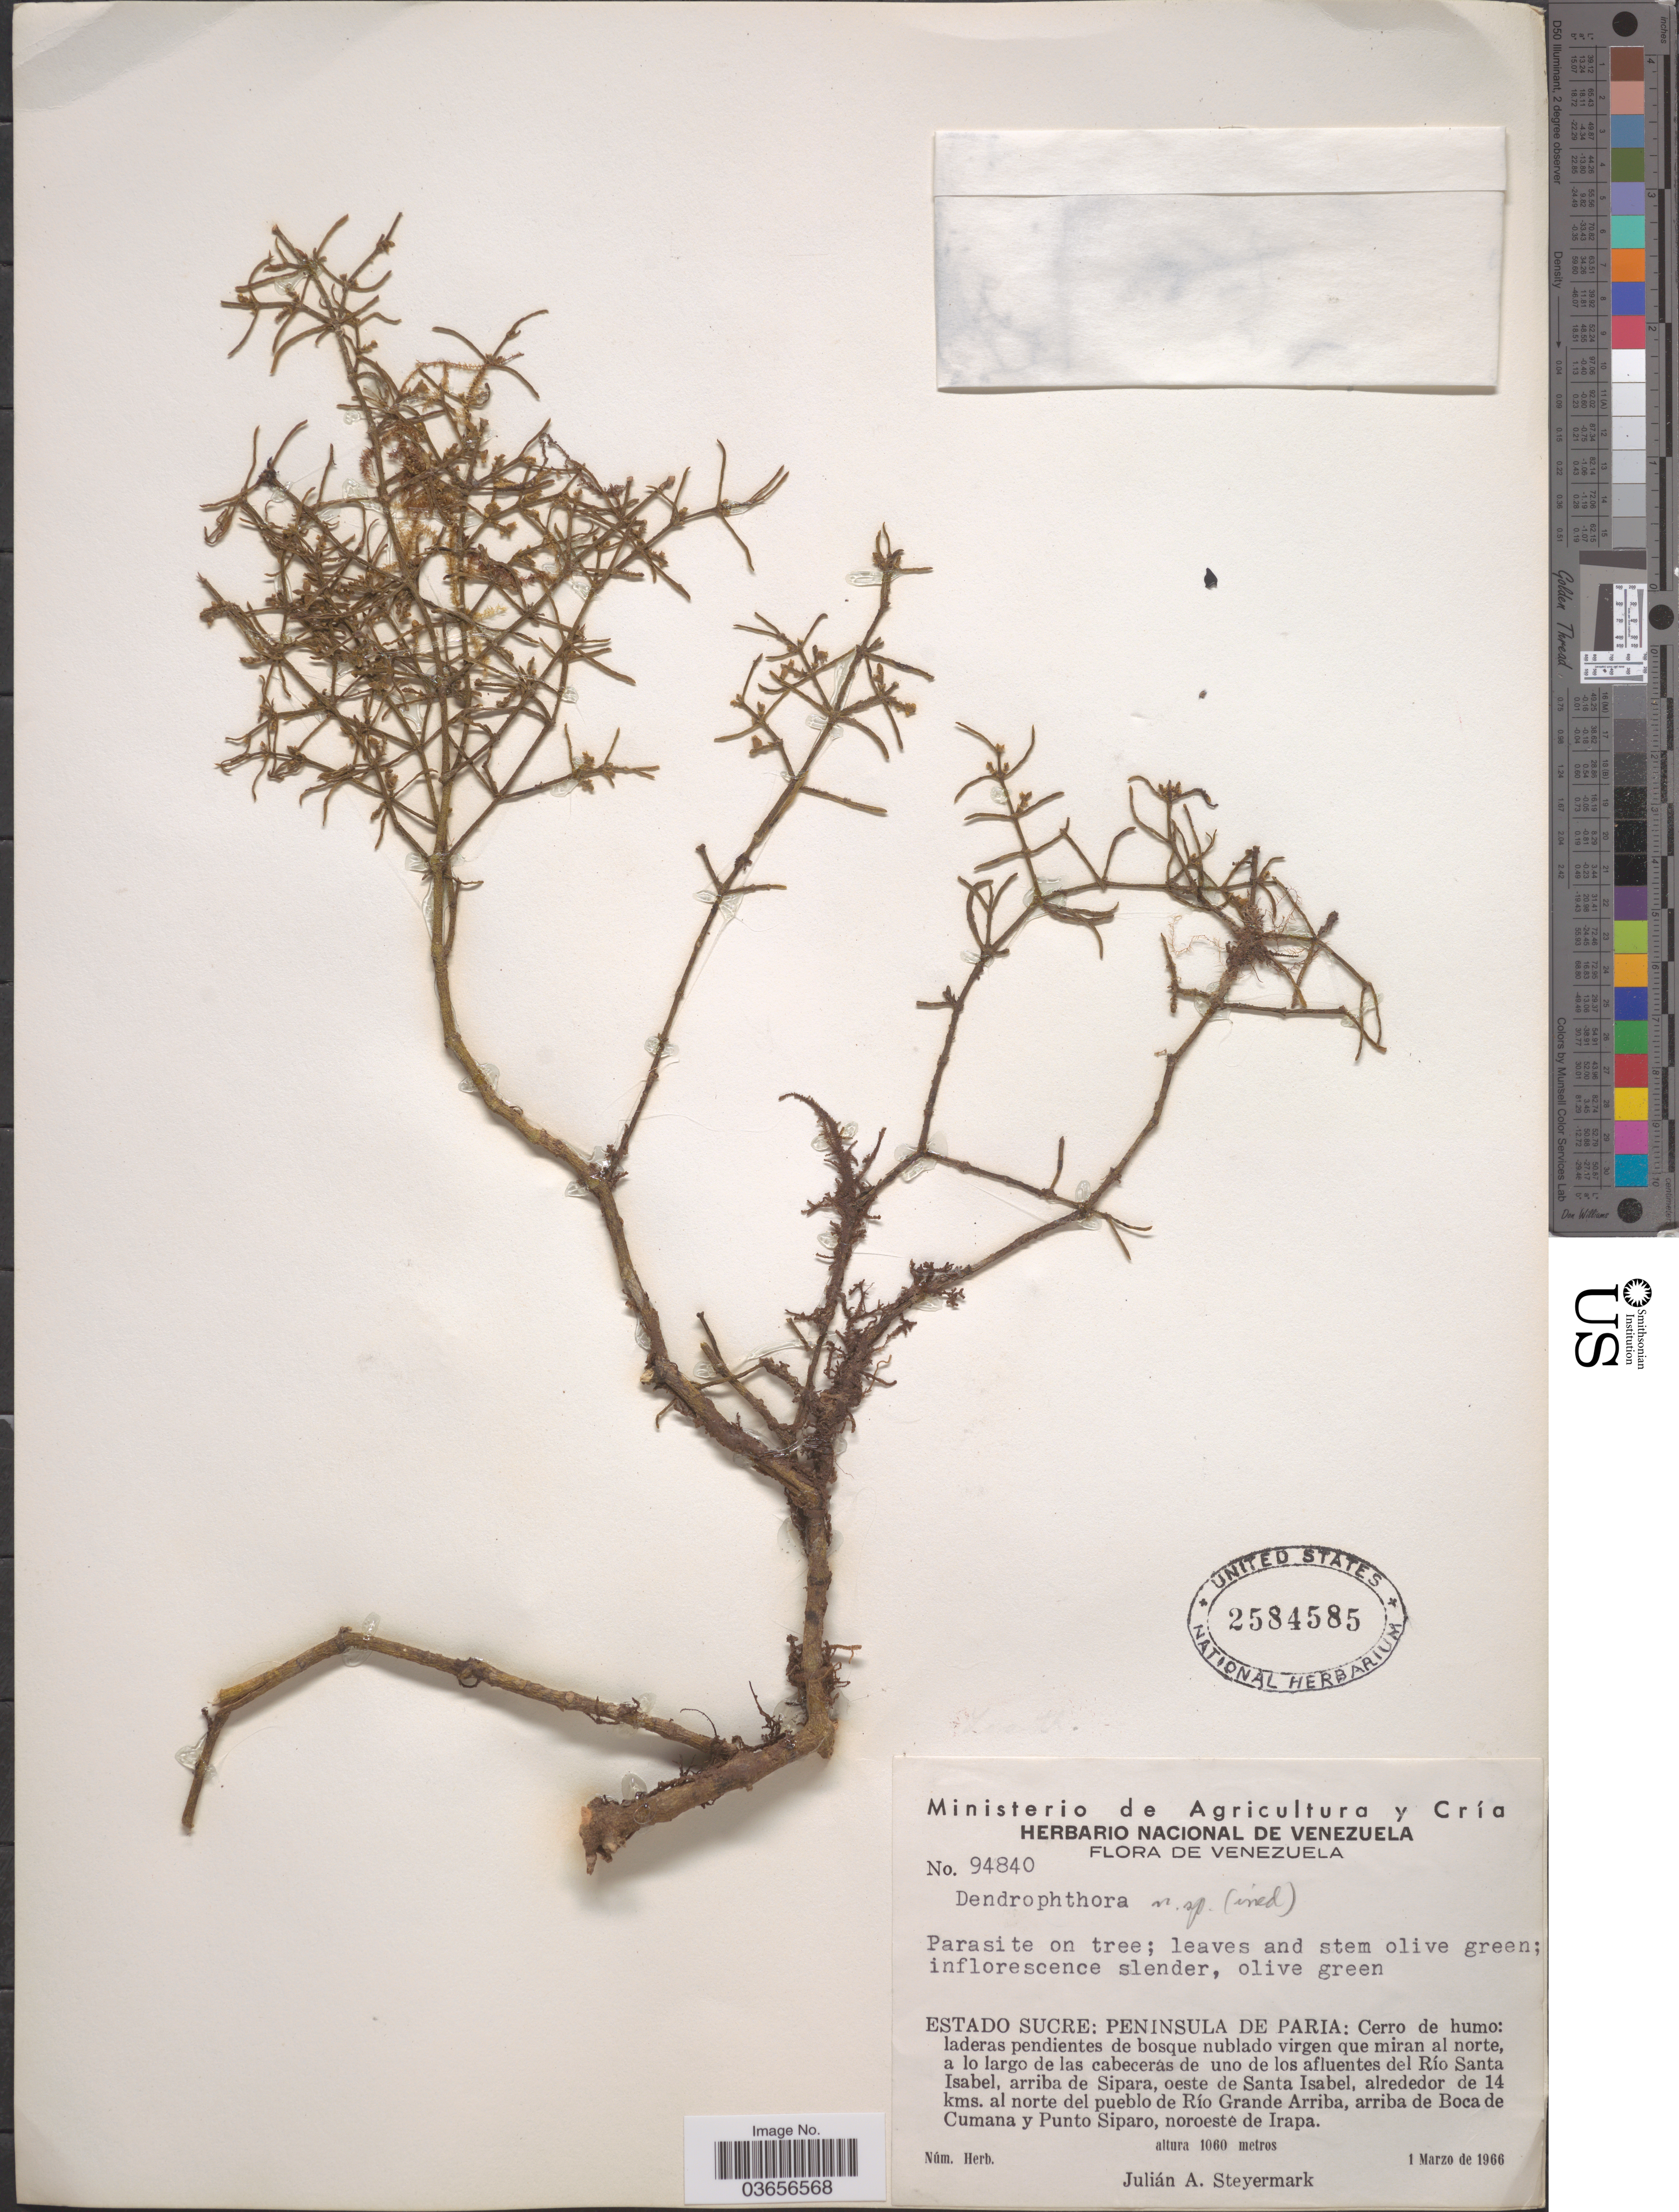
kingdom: Plantae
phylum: Tracheophyta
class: Magnoliopsida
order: Santalales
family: Viscaceae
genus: Dendrophthora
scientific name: Dendrophthora sp.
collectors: J. Steyermark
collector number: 94840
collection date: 1966-03-01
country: Venezuela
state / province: Sucre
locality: Peninsula de Paria: Cerro de humo: laderas pendientes de bosque nublado virgen que miran al norte, a lo largo de las cabeceras de uno de los afluentes del Río Santa Isabel, arriba de Sipara, oeste de Santa Isabel, alrededor de 14 kms. al norte del pueblo de Río Grande Arriba, arriba de Boca de Cumana y Punto Siparo, noroeste de Irapa.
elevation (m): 1060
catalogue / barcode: US 2584585